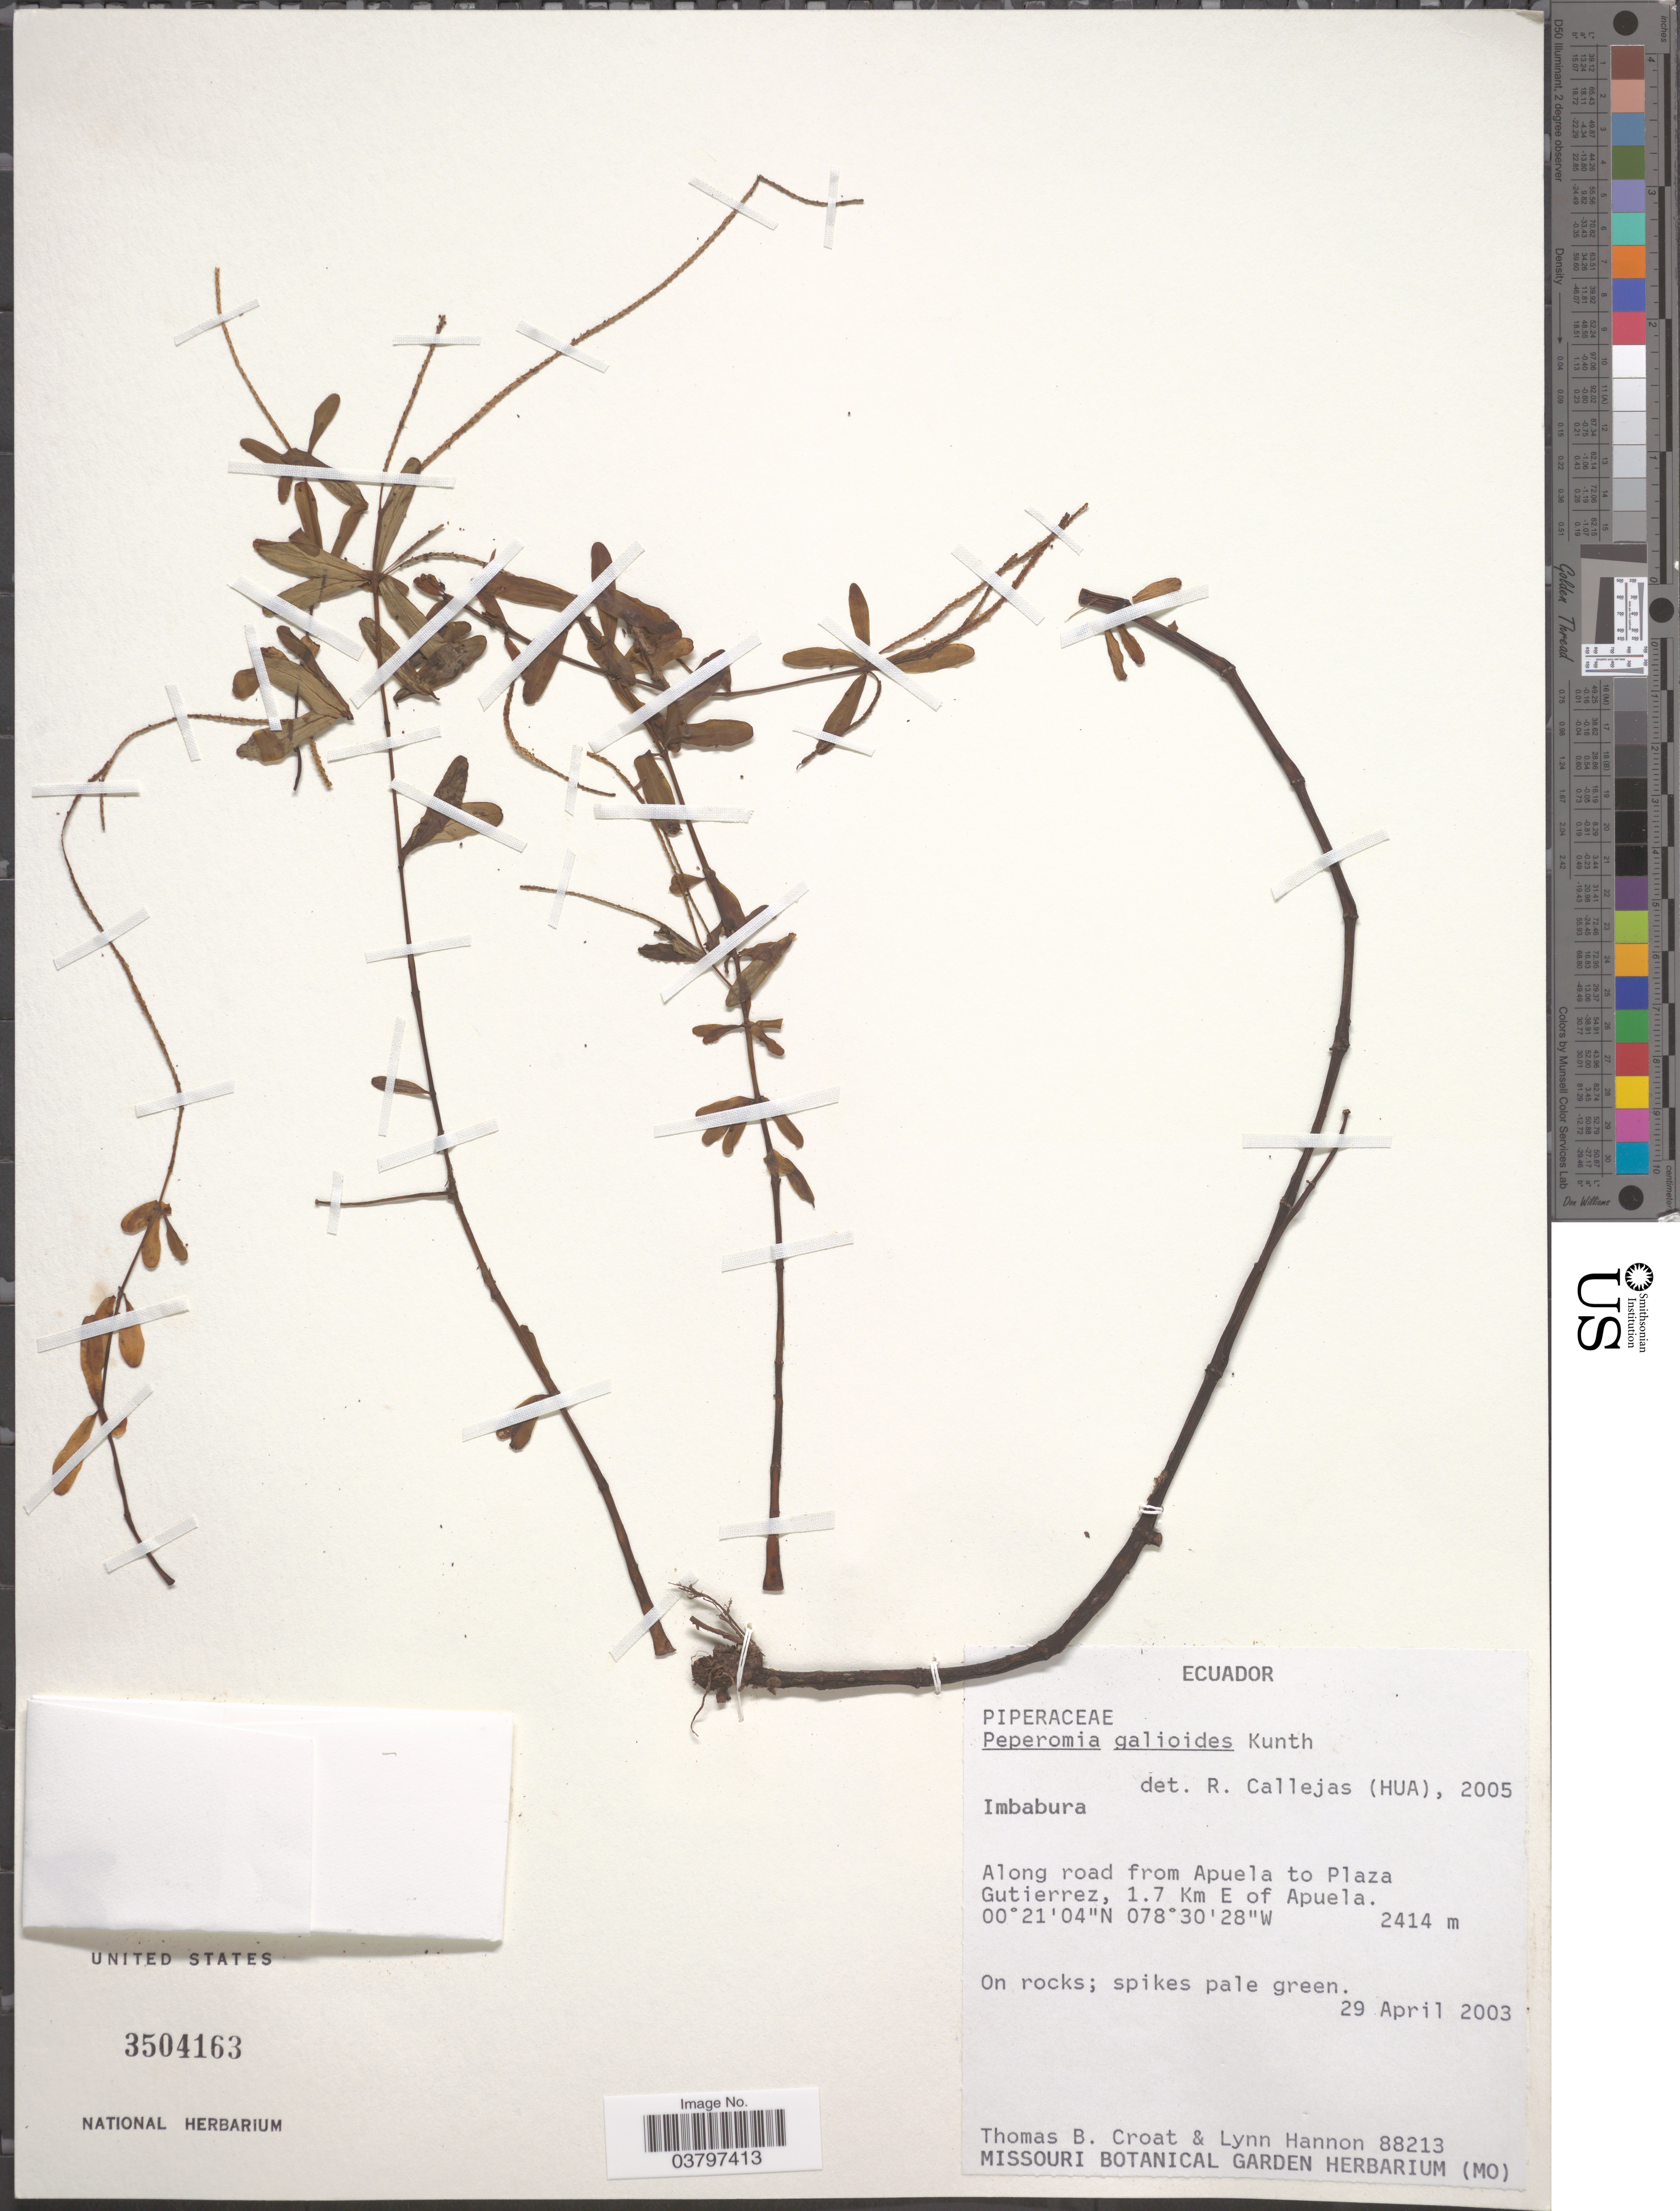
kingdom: Plantae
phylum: Tracheophyta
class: Magnoliopsida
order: Piperales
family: Piperaceae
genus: Peperomia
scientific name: Peperomia galioides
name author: Kunth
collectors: T. B. Croat & L. Hannon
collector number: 88213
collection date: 2003-04-29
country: Ecuador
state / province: Imbabura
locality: Along road from Apuela to Plaza Gutierrez, 1.7 Km E of Apuela.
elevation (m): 2414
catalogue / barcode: US 3504163